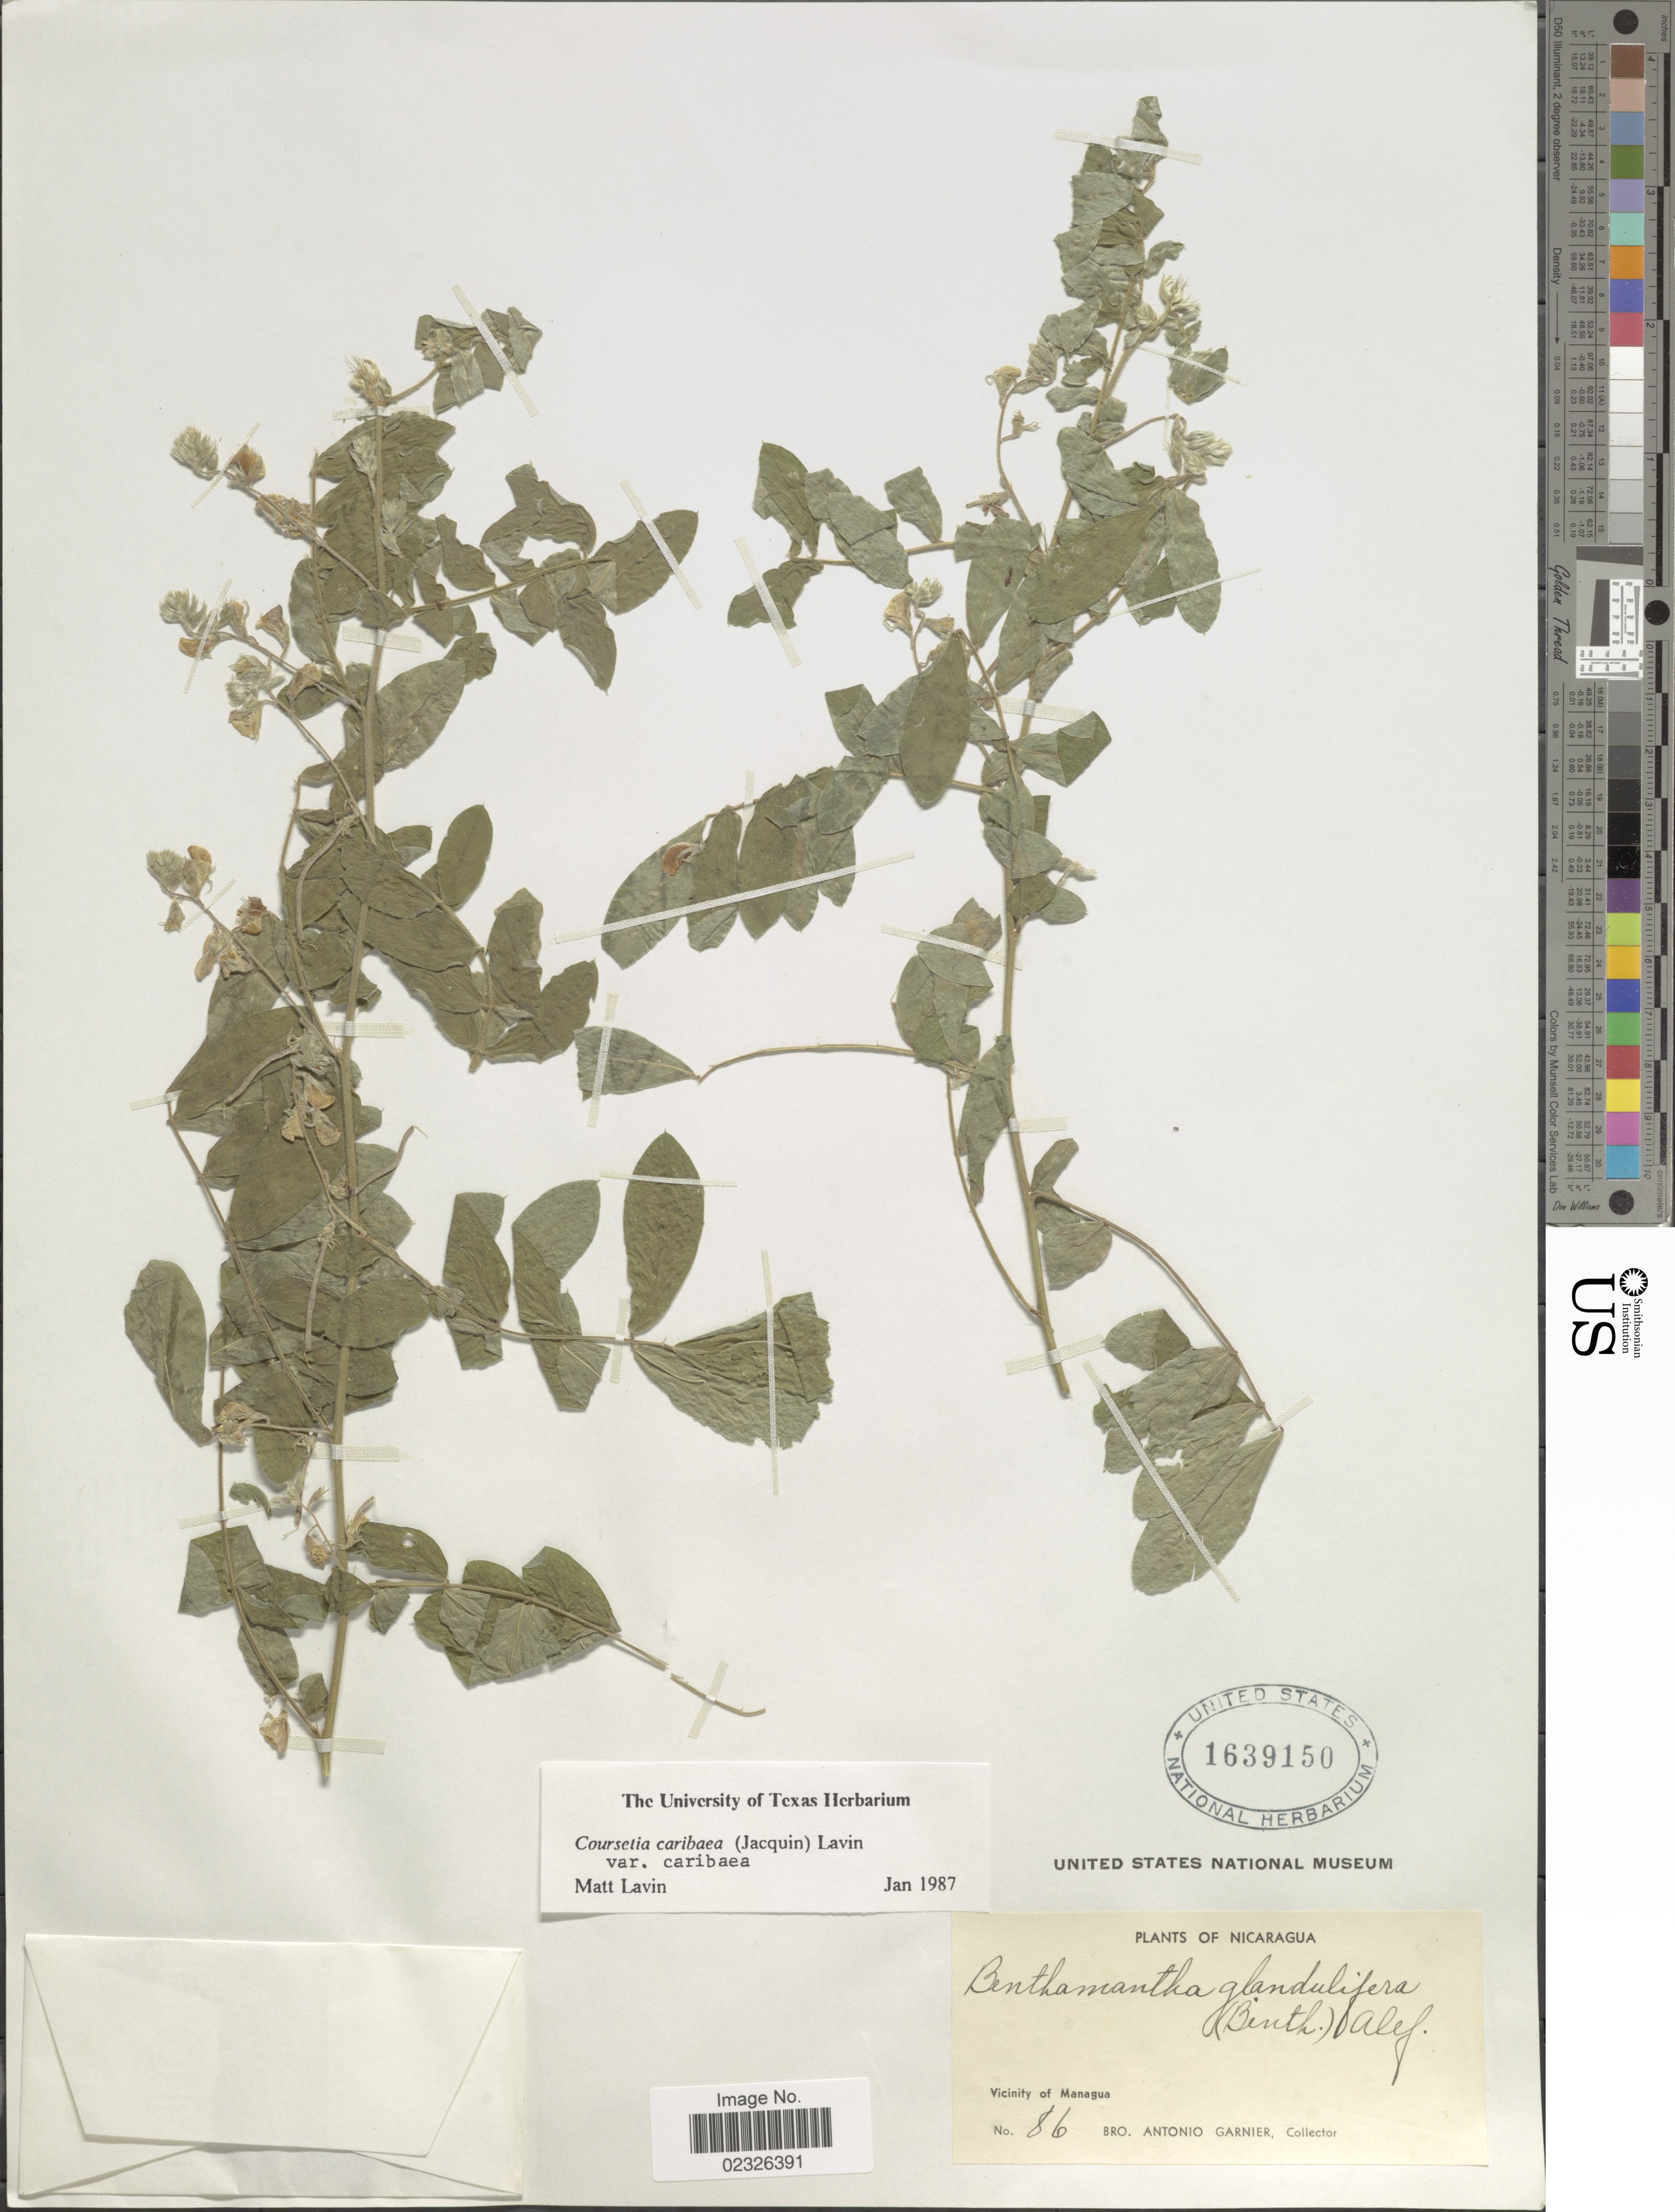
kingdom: Plantae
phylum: Tracheophyta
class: Magnoliopsida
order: Fabales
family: Fabaceae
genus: Coursetia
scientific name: Coursetia caribaea var. caribaea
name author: (Jacq.) Lavin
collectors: Bro. A. Garnier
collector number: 86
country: Nicaragua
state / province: Managua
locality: Vicinity of Managua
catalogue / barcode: US 1639150